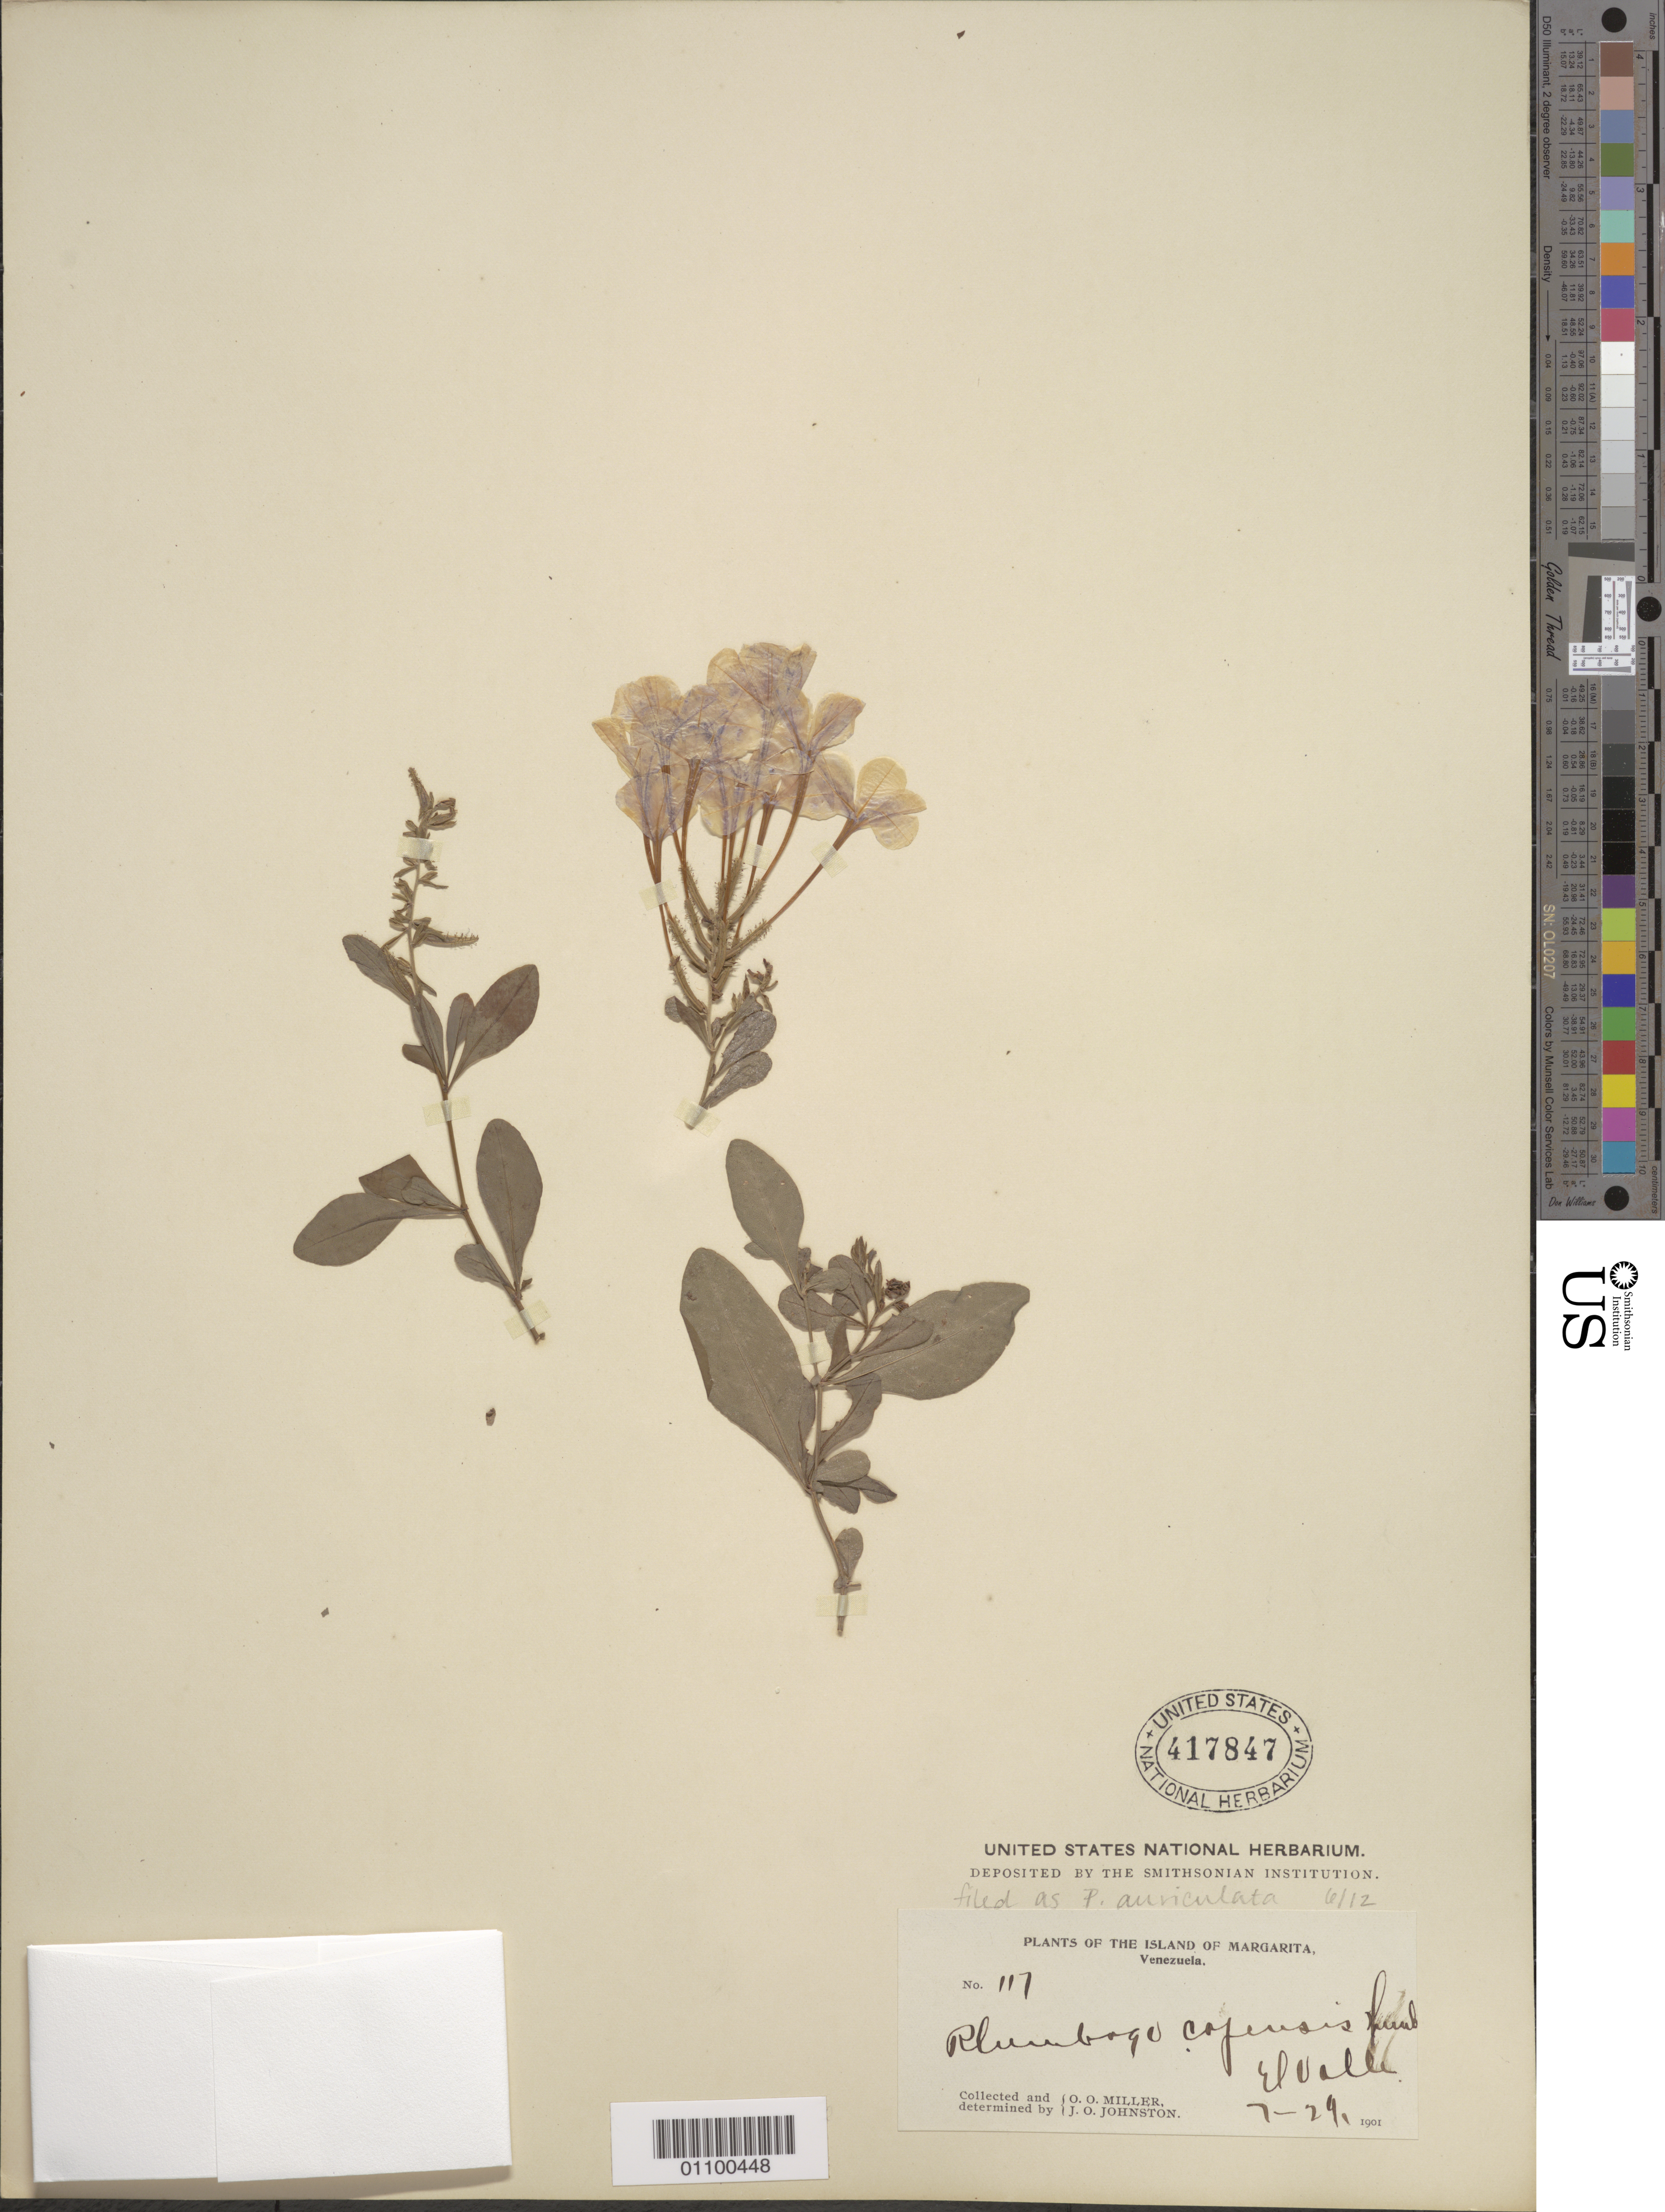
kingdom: Plantae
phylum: Tracheophyta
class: Magnoliopsida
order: Caryophyllales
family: Plumbaginaceae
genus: Plumbago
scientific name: Plumbago auriculata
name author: Lam.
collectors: O. O. Miller & J. Johnston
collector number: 117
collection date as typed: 29 Jul 1903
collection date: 1903-07-29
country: Venezuela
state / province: Nueva Esparta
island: Margarita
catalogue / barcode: US 417847